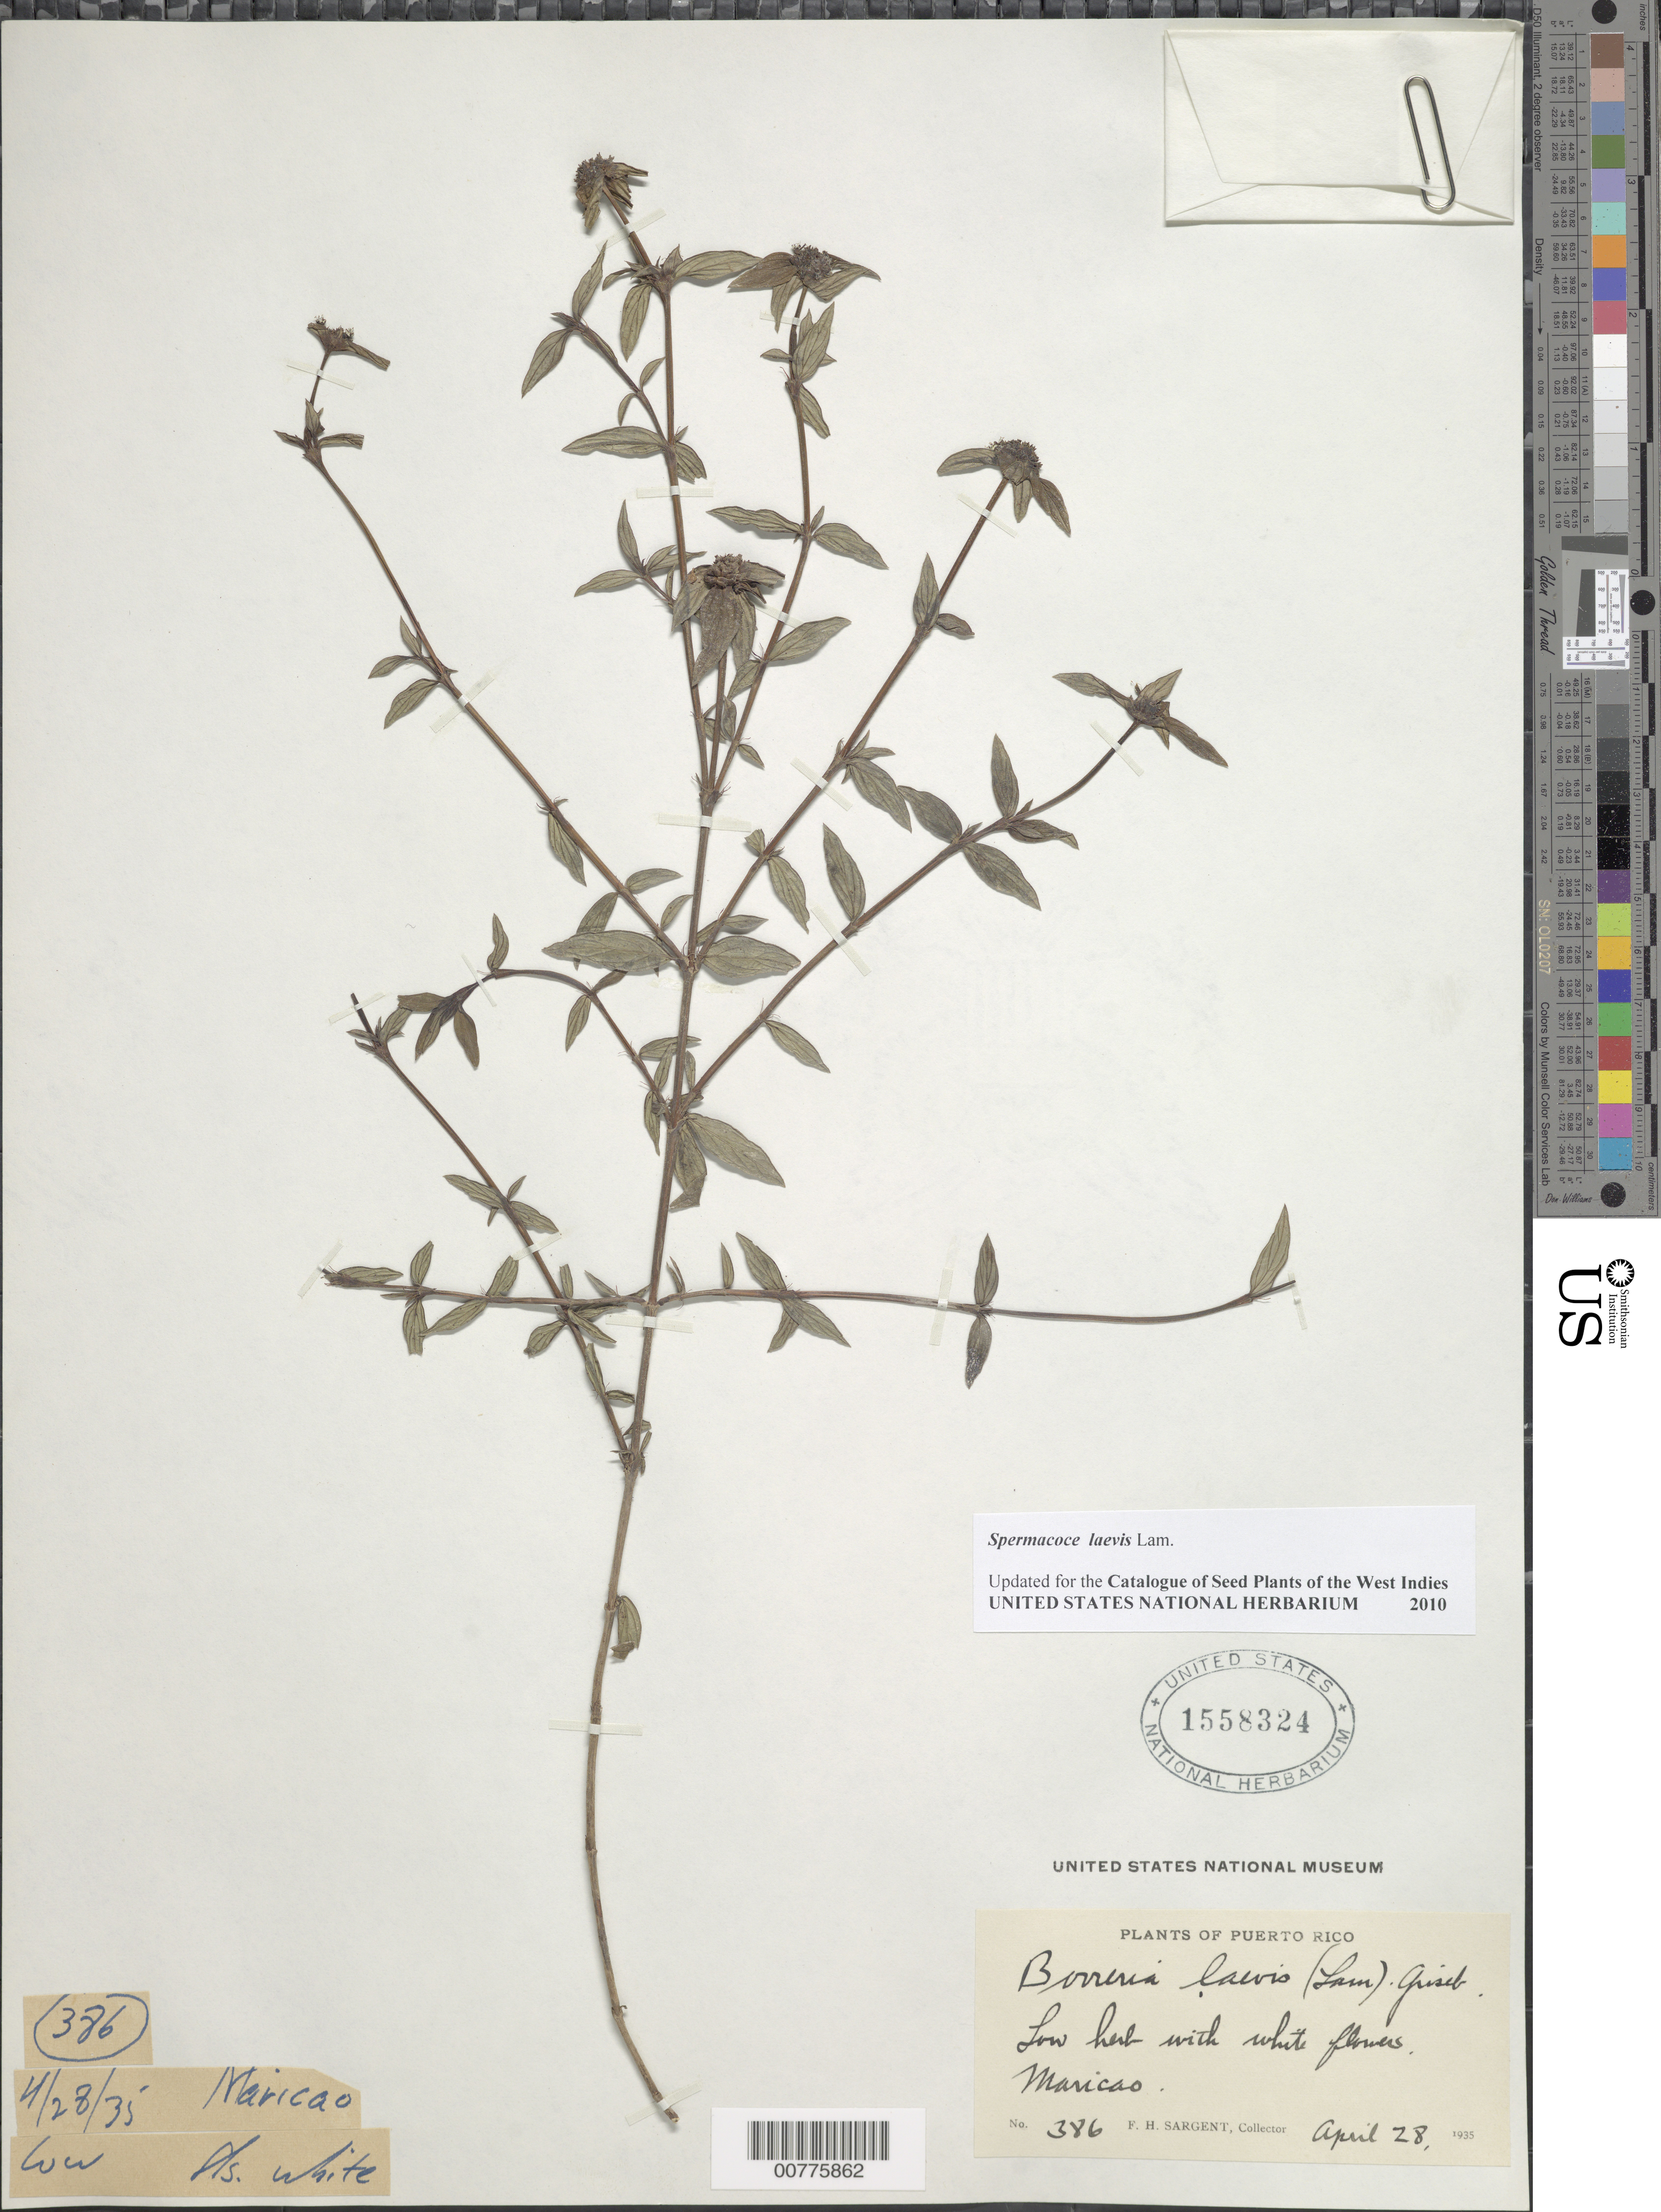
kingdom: Plantae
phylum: Tracheophyta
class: Magnoliopsida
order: Gentianales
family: Rubiaceae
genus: Spermacoce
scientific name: Spermacoce laevis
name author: Lam.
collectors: F. H. Sargent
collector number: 386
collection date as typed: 28 Apr 1935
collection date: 1935-04-28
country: Puerto Rico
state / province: Maricao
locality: Maricao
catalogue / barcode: US 1558324